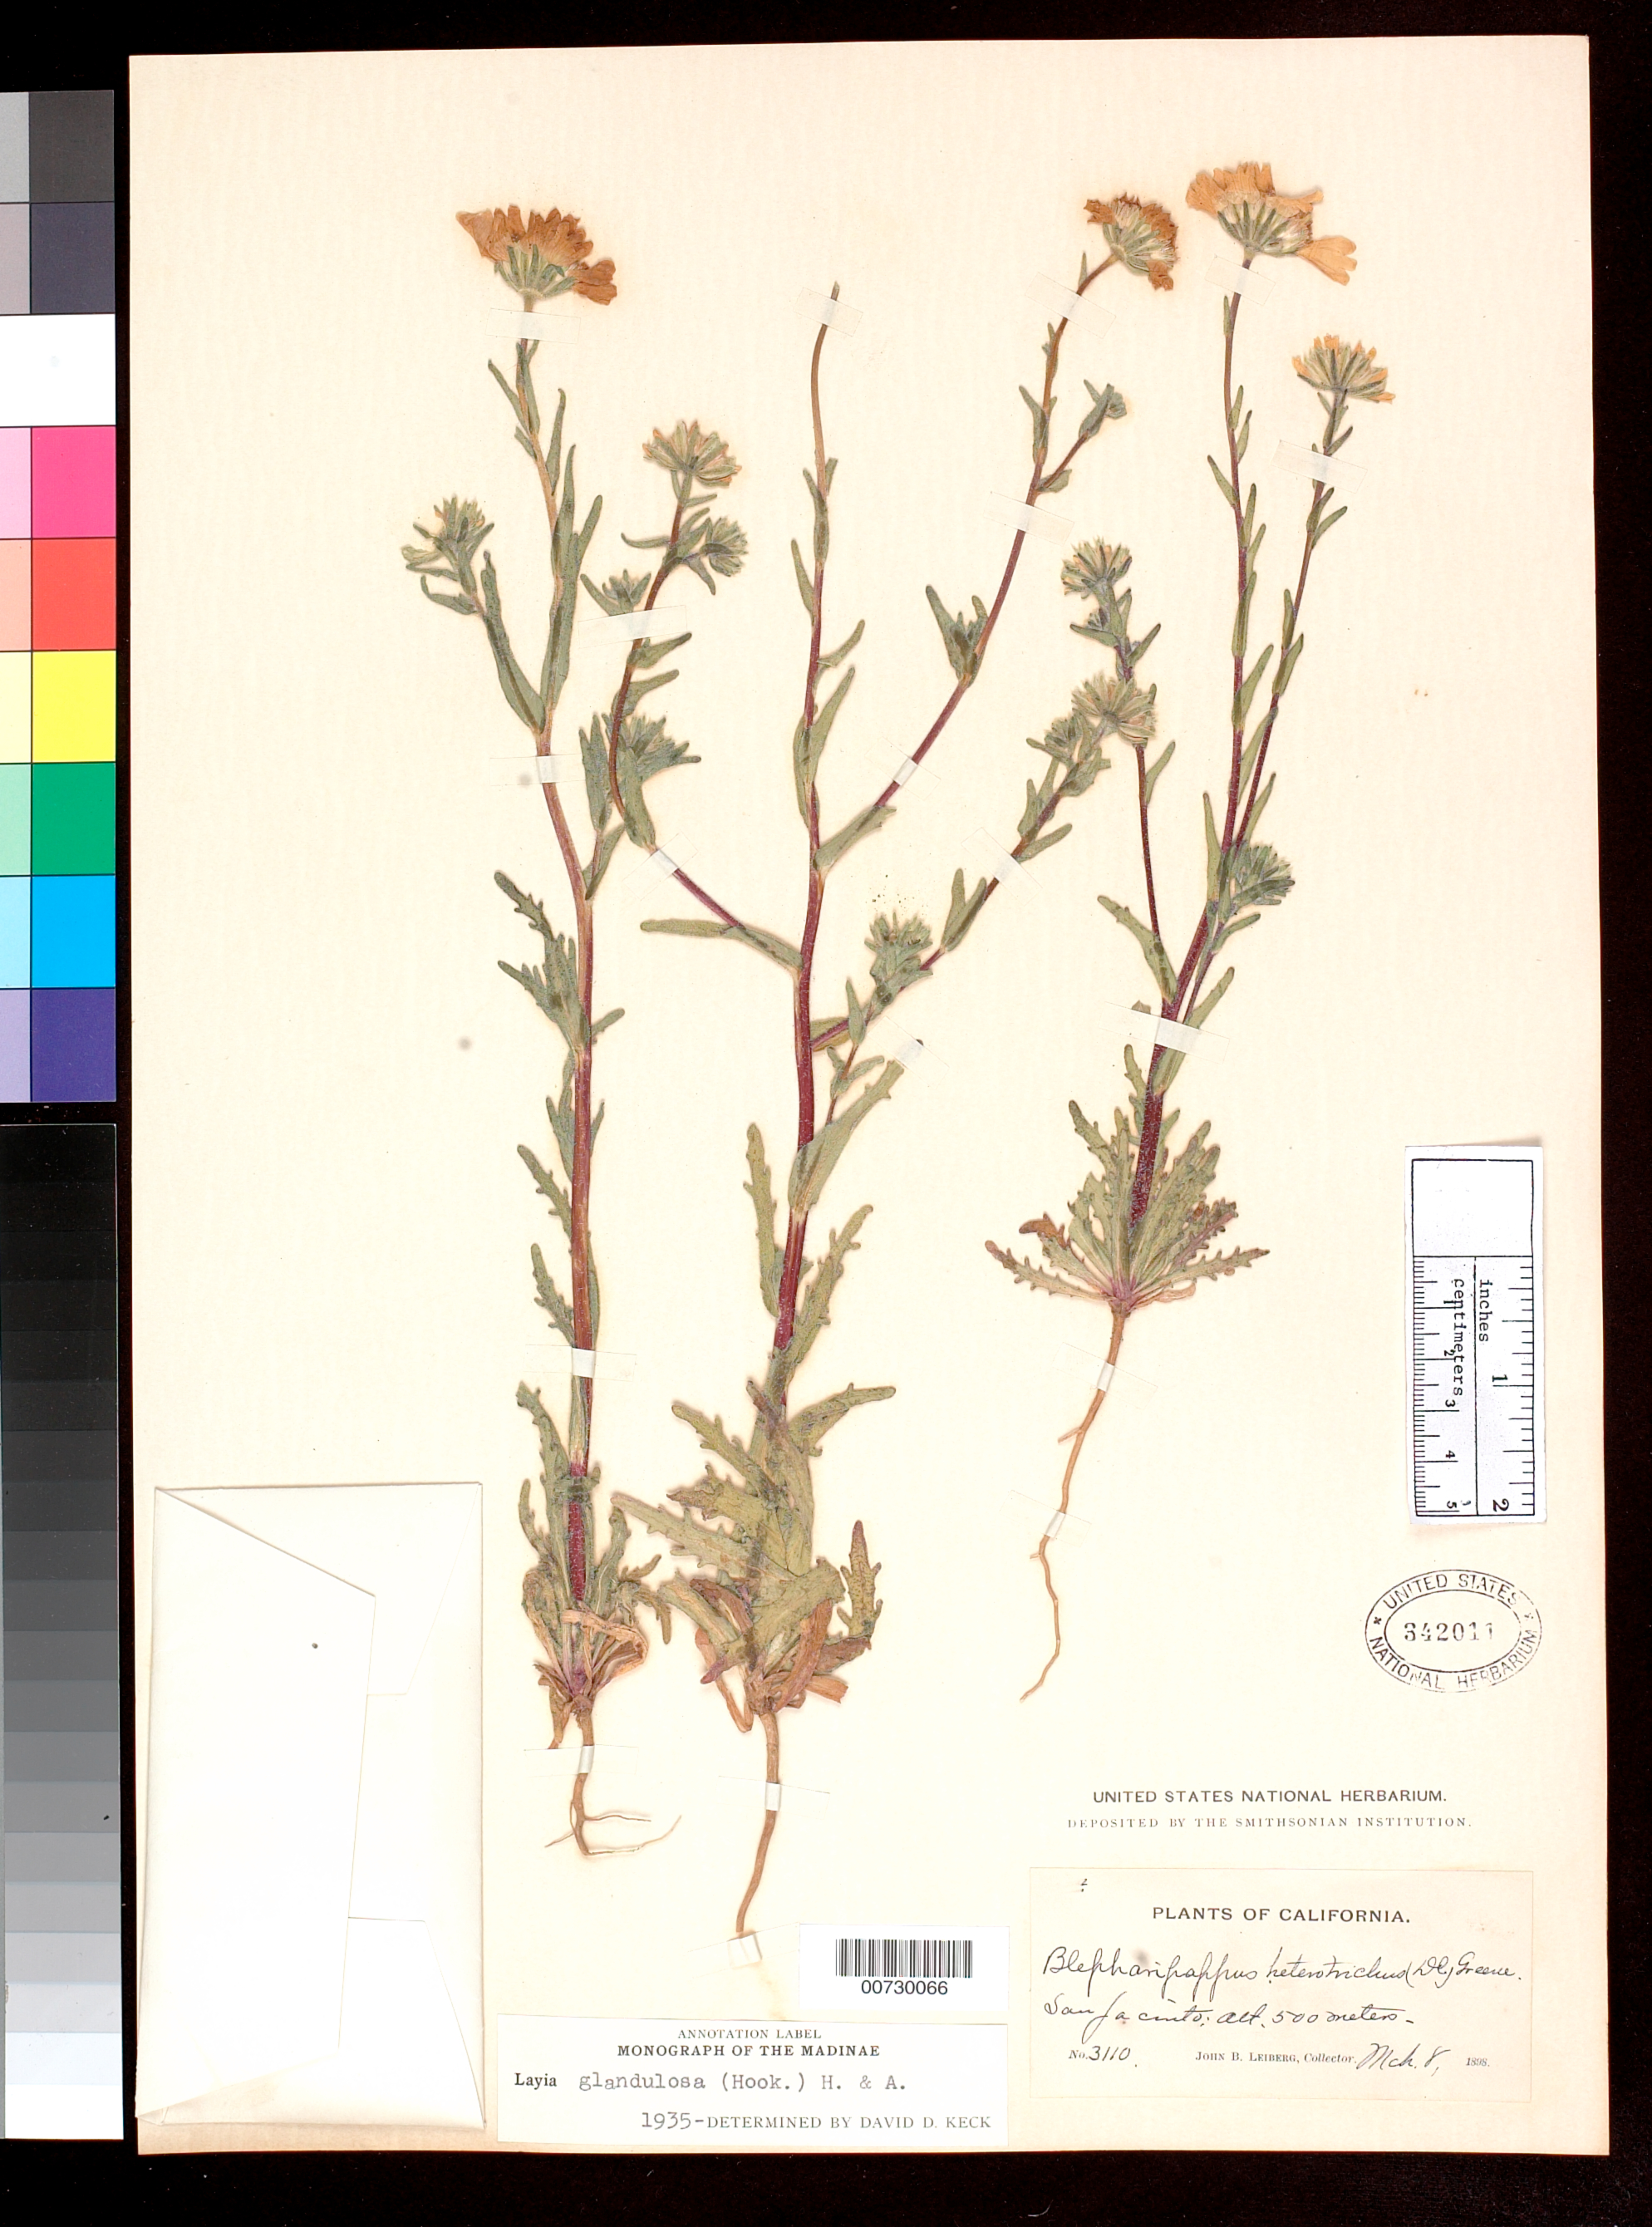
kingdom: Plantae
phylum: Tracheophyta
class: Magnoliopsida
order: Asterales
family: Asteraceae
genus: Layia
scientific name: Layia glandulosa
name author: Hook. & Arn.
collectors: J. Leiberg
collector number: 3110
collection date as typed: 8 Mar 1898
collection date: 1898-03-08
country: United States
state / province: California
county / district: Riverside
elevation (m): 500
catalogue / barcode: US 342011